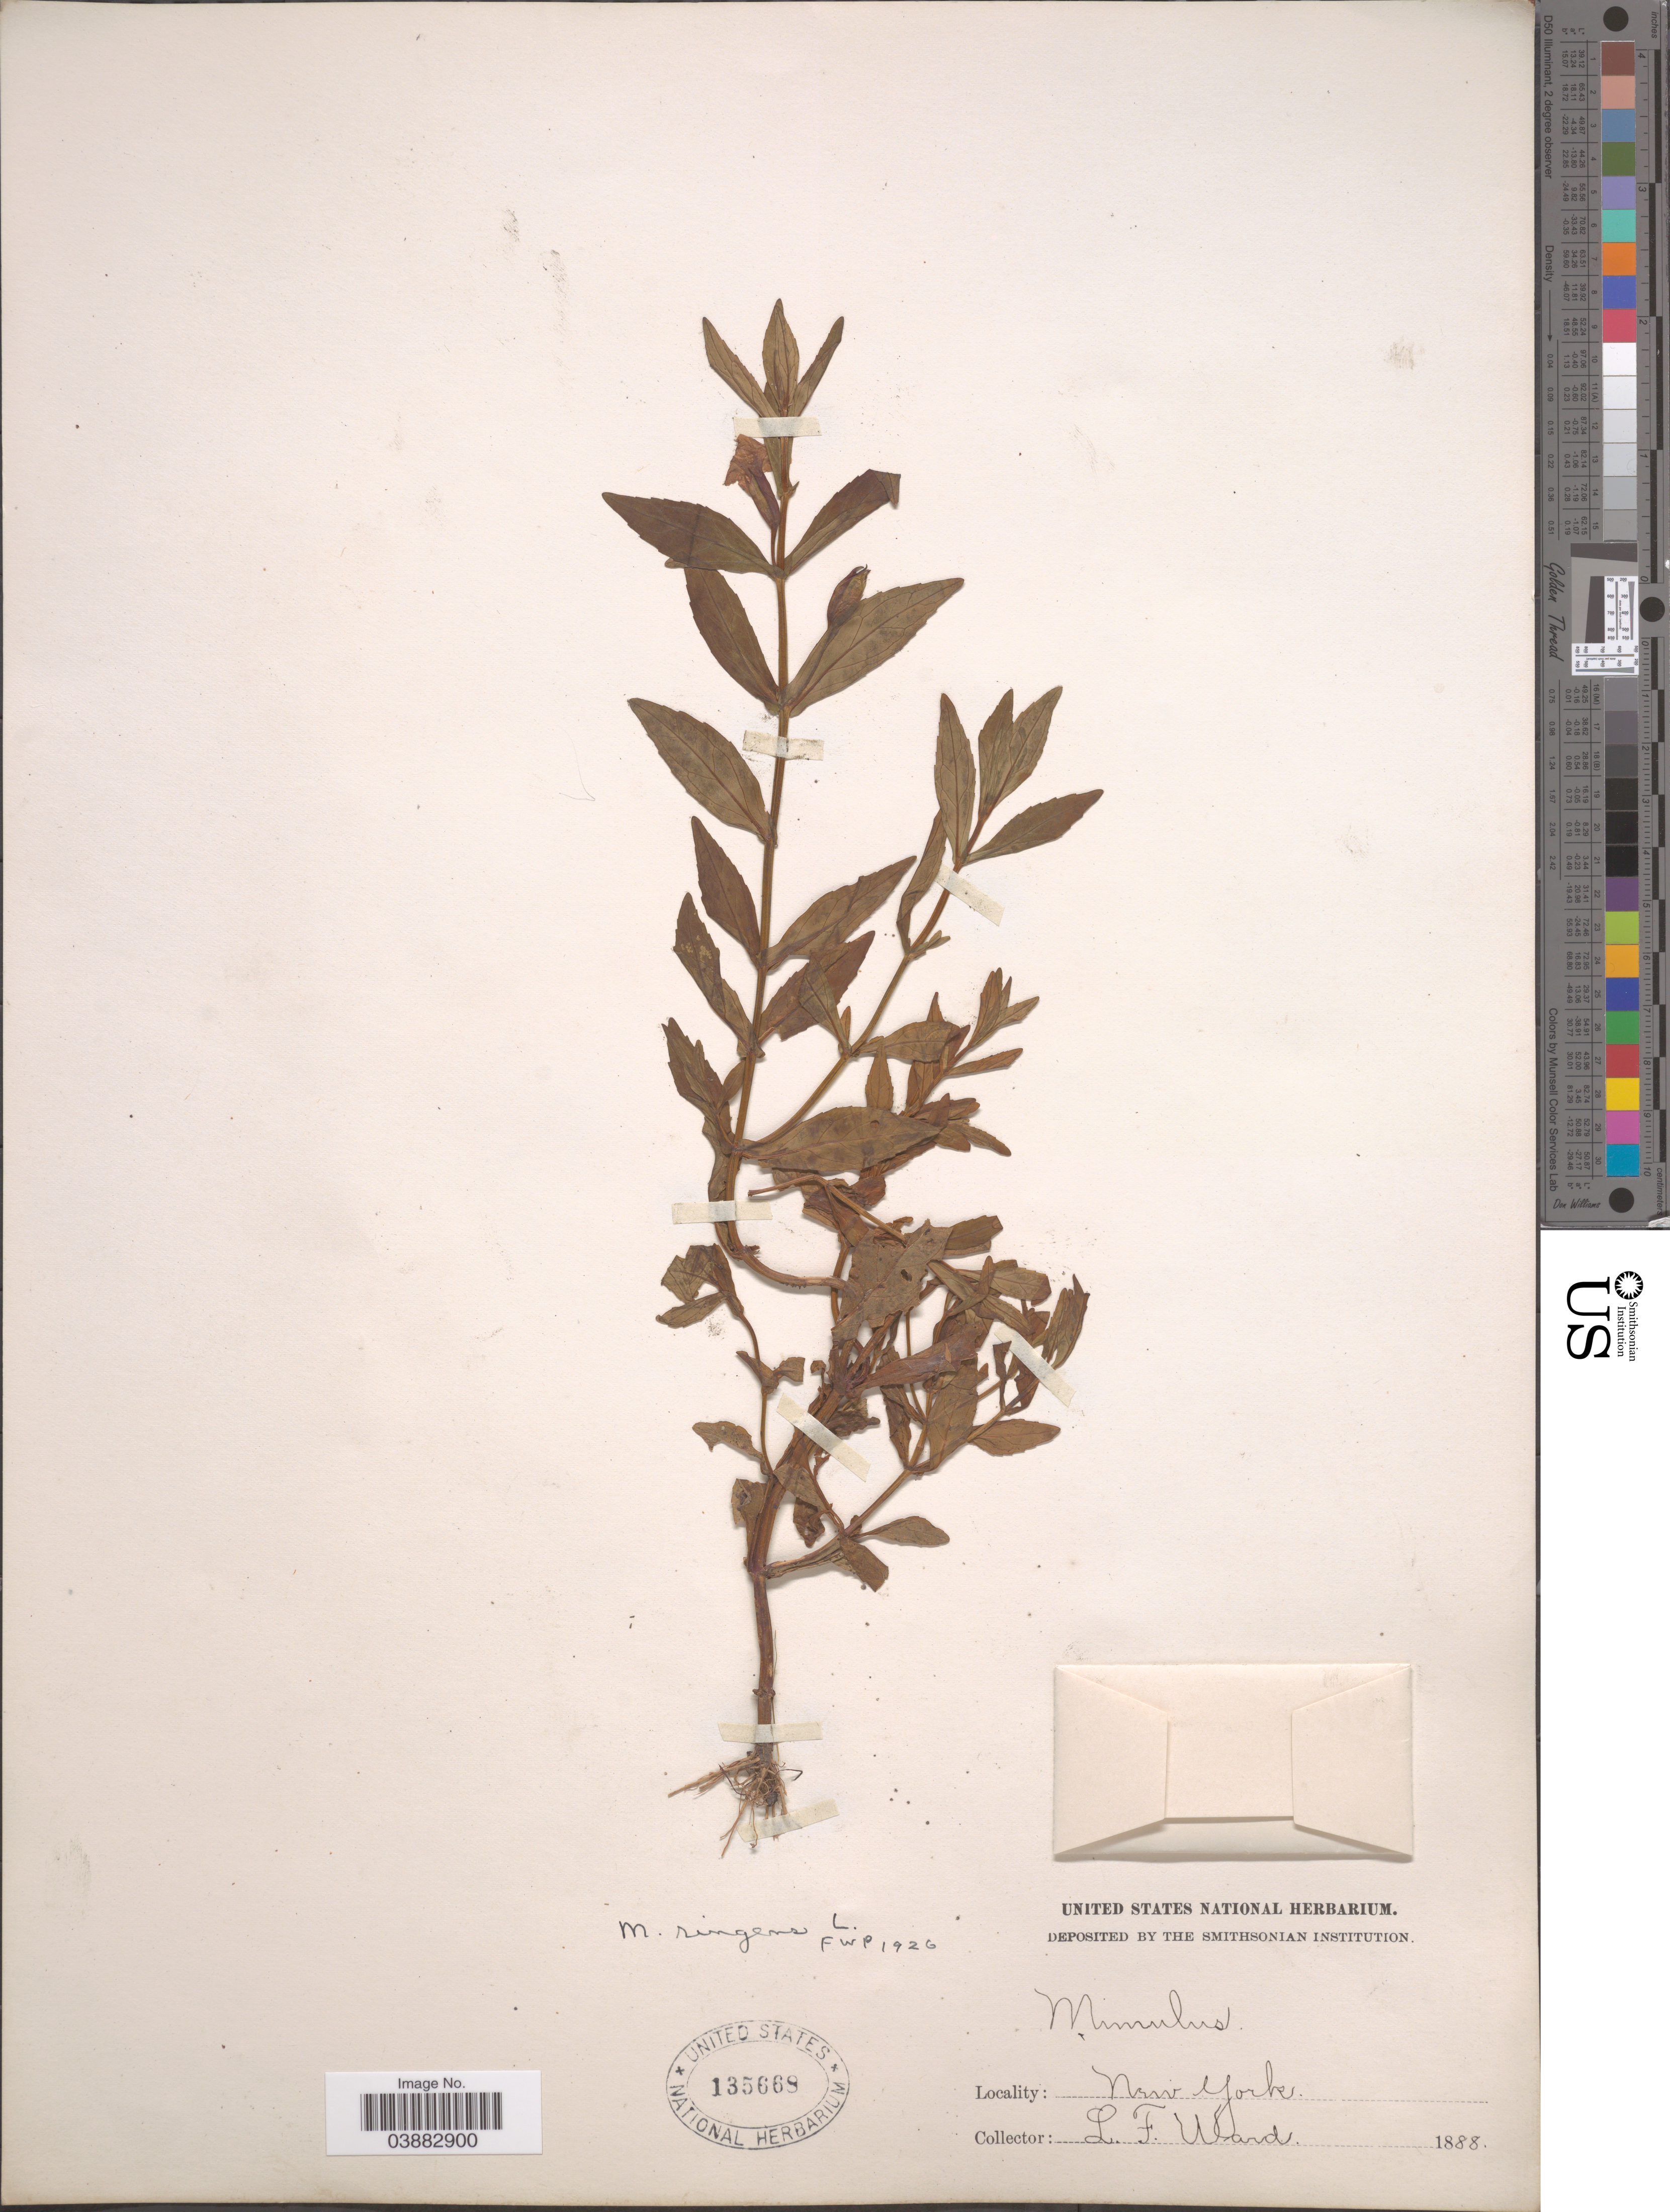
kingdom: Plantae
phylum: Tracheophyta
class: Magnoliopsida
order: Lamiales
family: Phrymaceae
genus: Mimulus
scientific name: Mimulus ringens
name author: L.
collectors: L. Ward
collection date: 1888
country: United States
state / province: New York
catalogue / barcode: US 135668